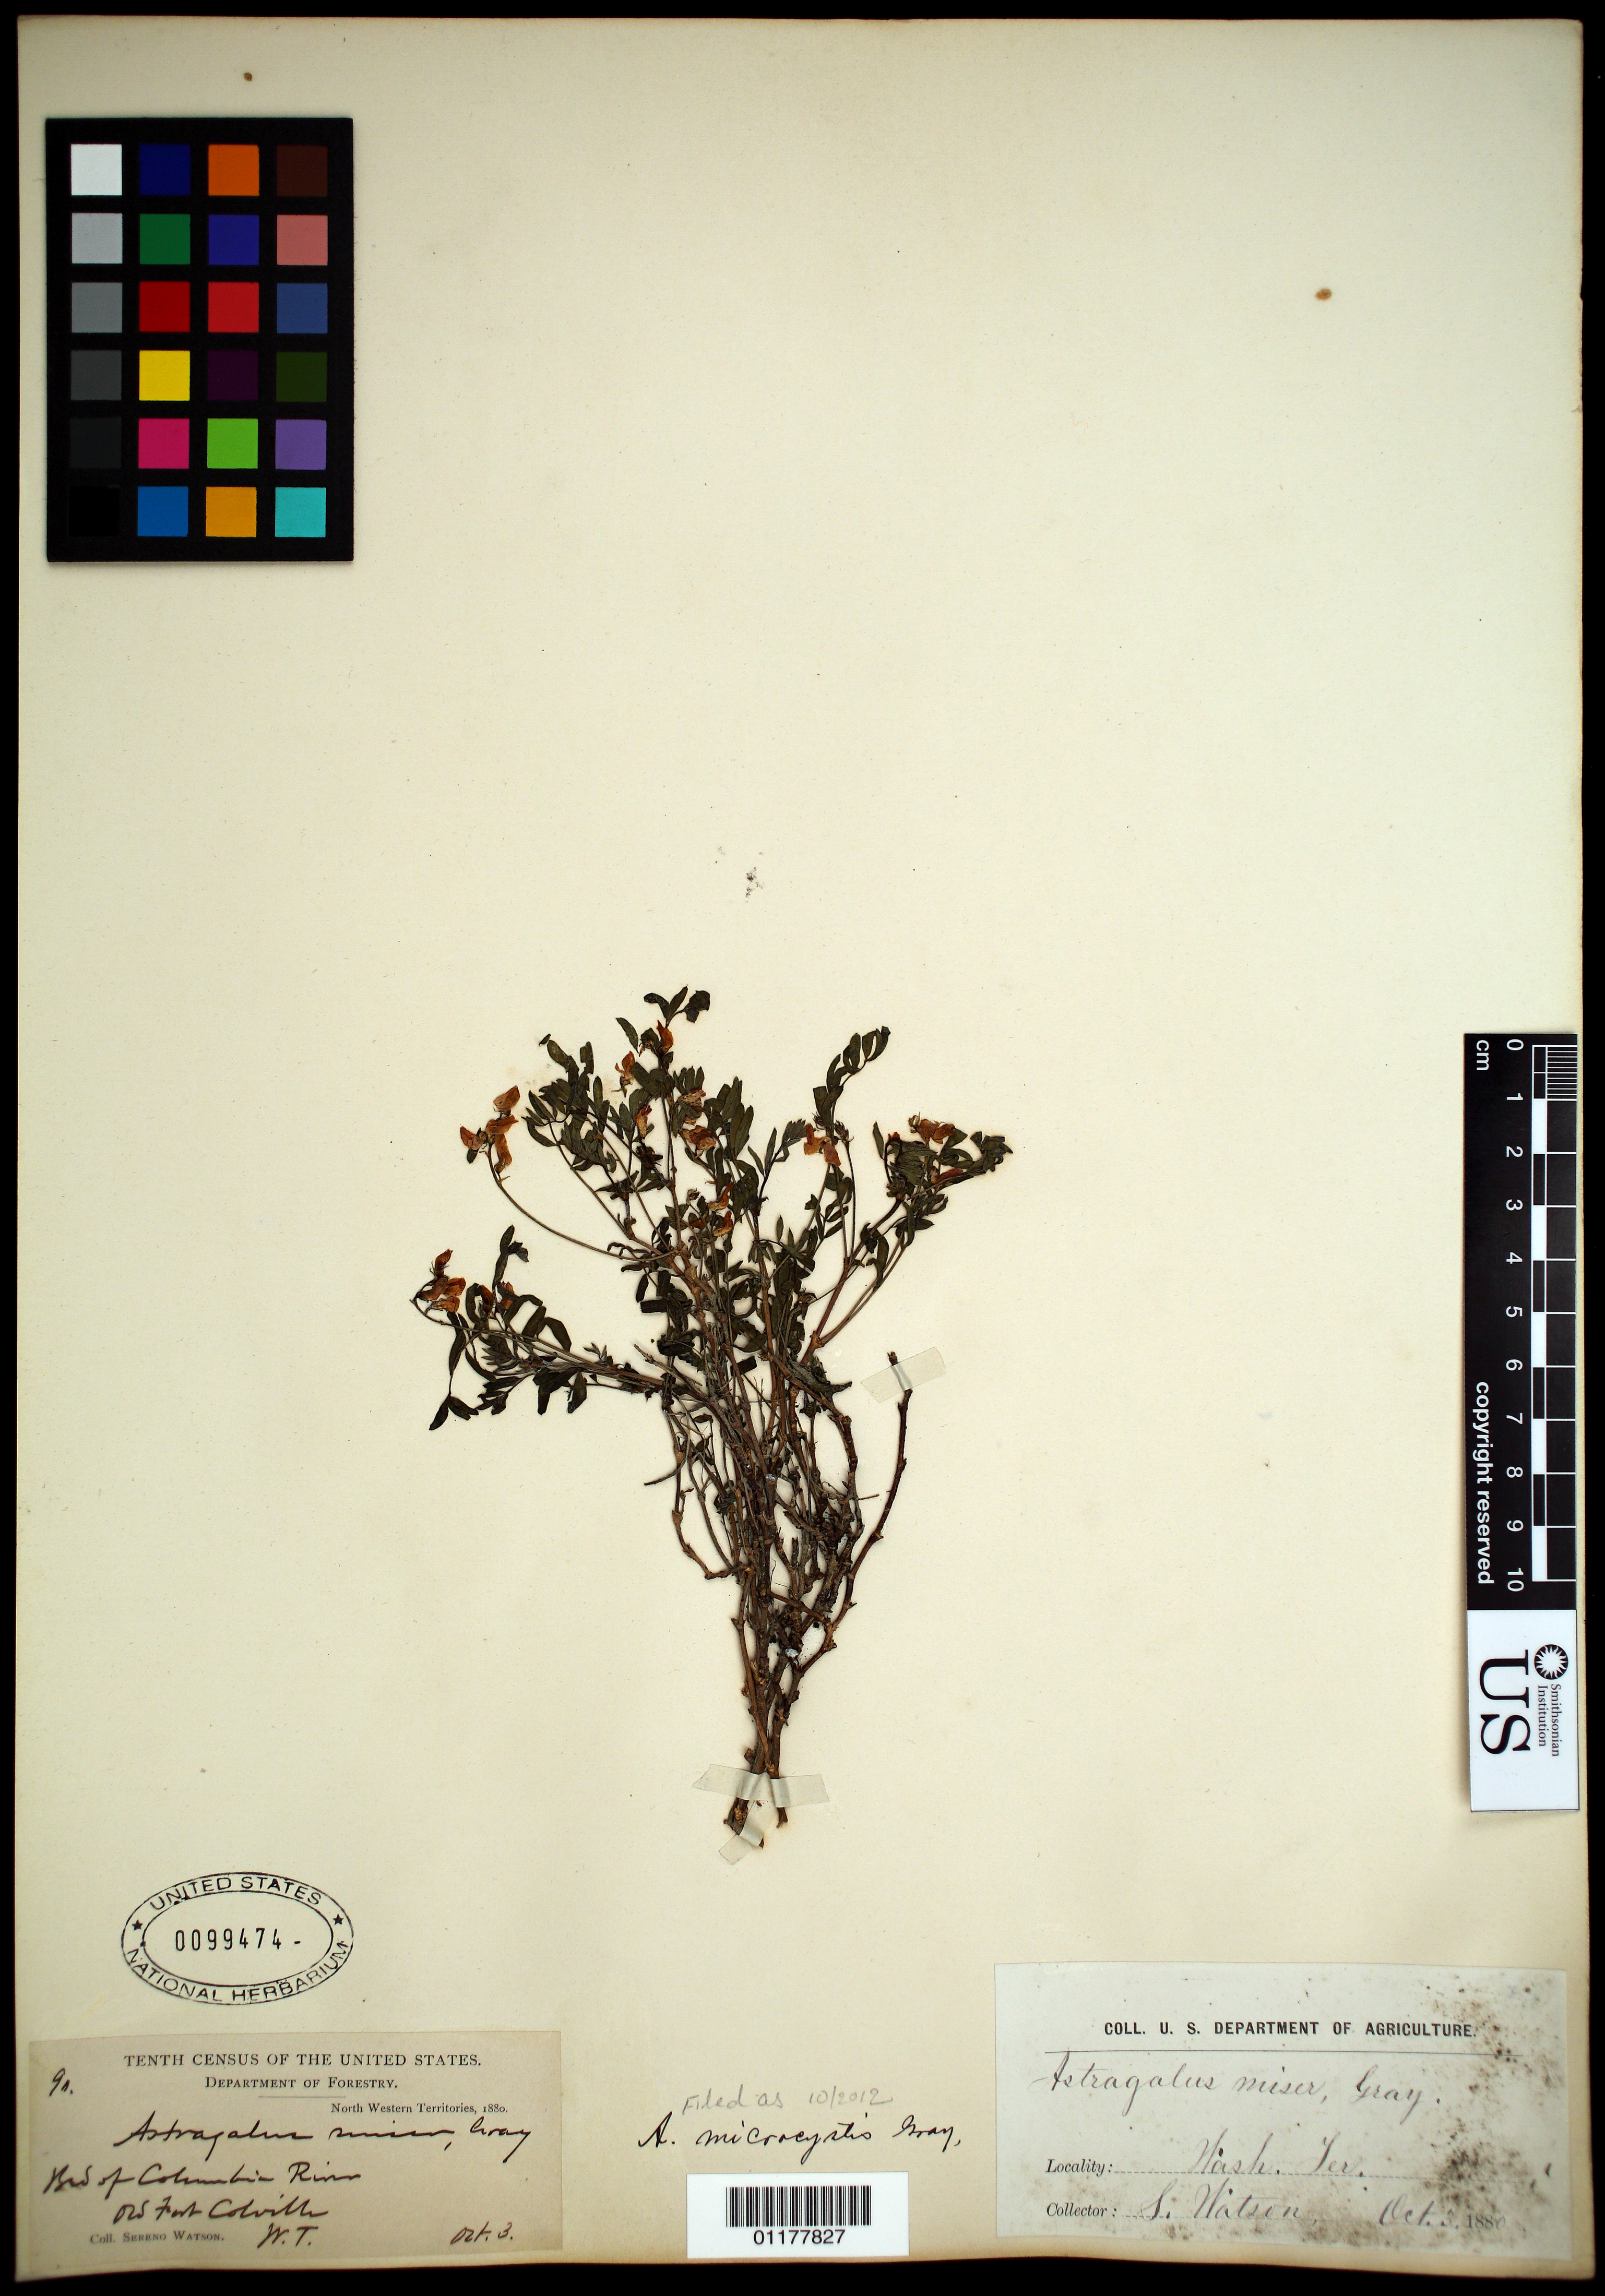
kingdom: Plantae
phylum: Tracheophyta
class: Magnoliopsida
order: Fabales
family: Fabaceae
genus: Astragalus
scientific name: Astragalus mortonii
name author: Nutt.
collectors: S. Watson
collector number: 90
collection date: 1880-10-03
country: United States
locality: North Western Territories, Bed of Columbian River.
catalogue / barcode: US 99474